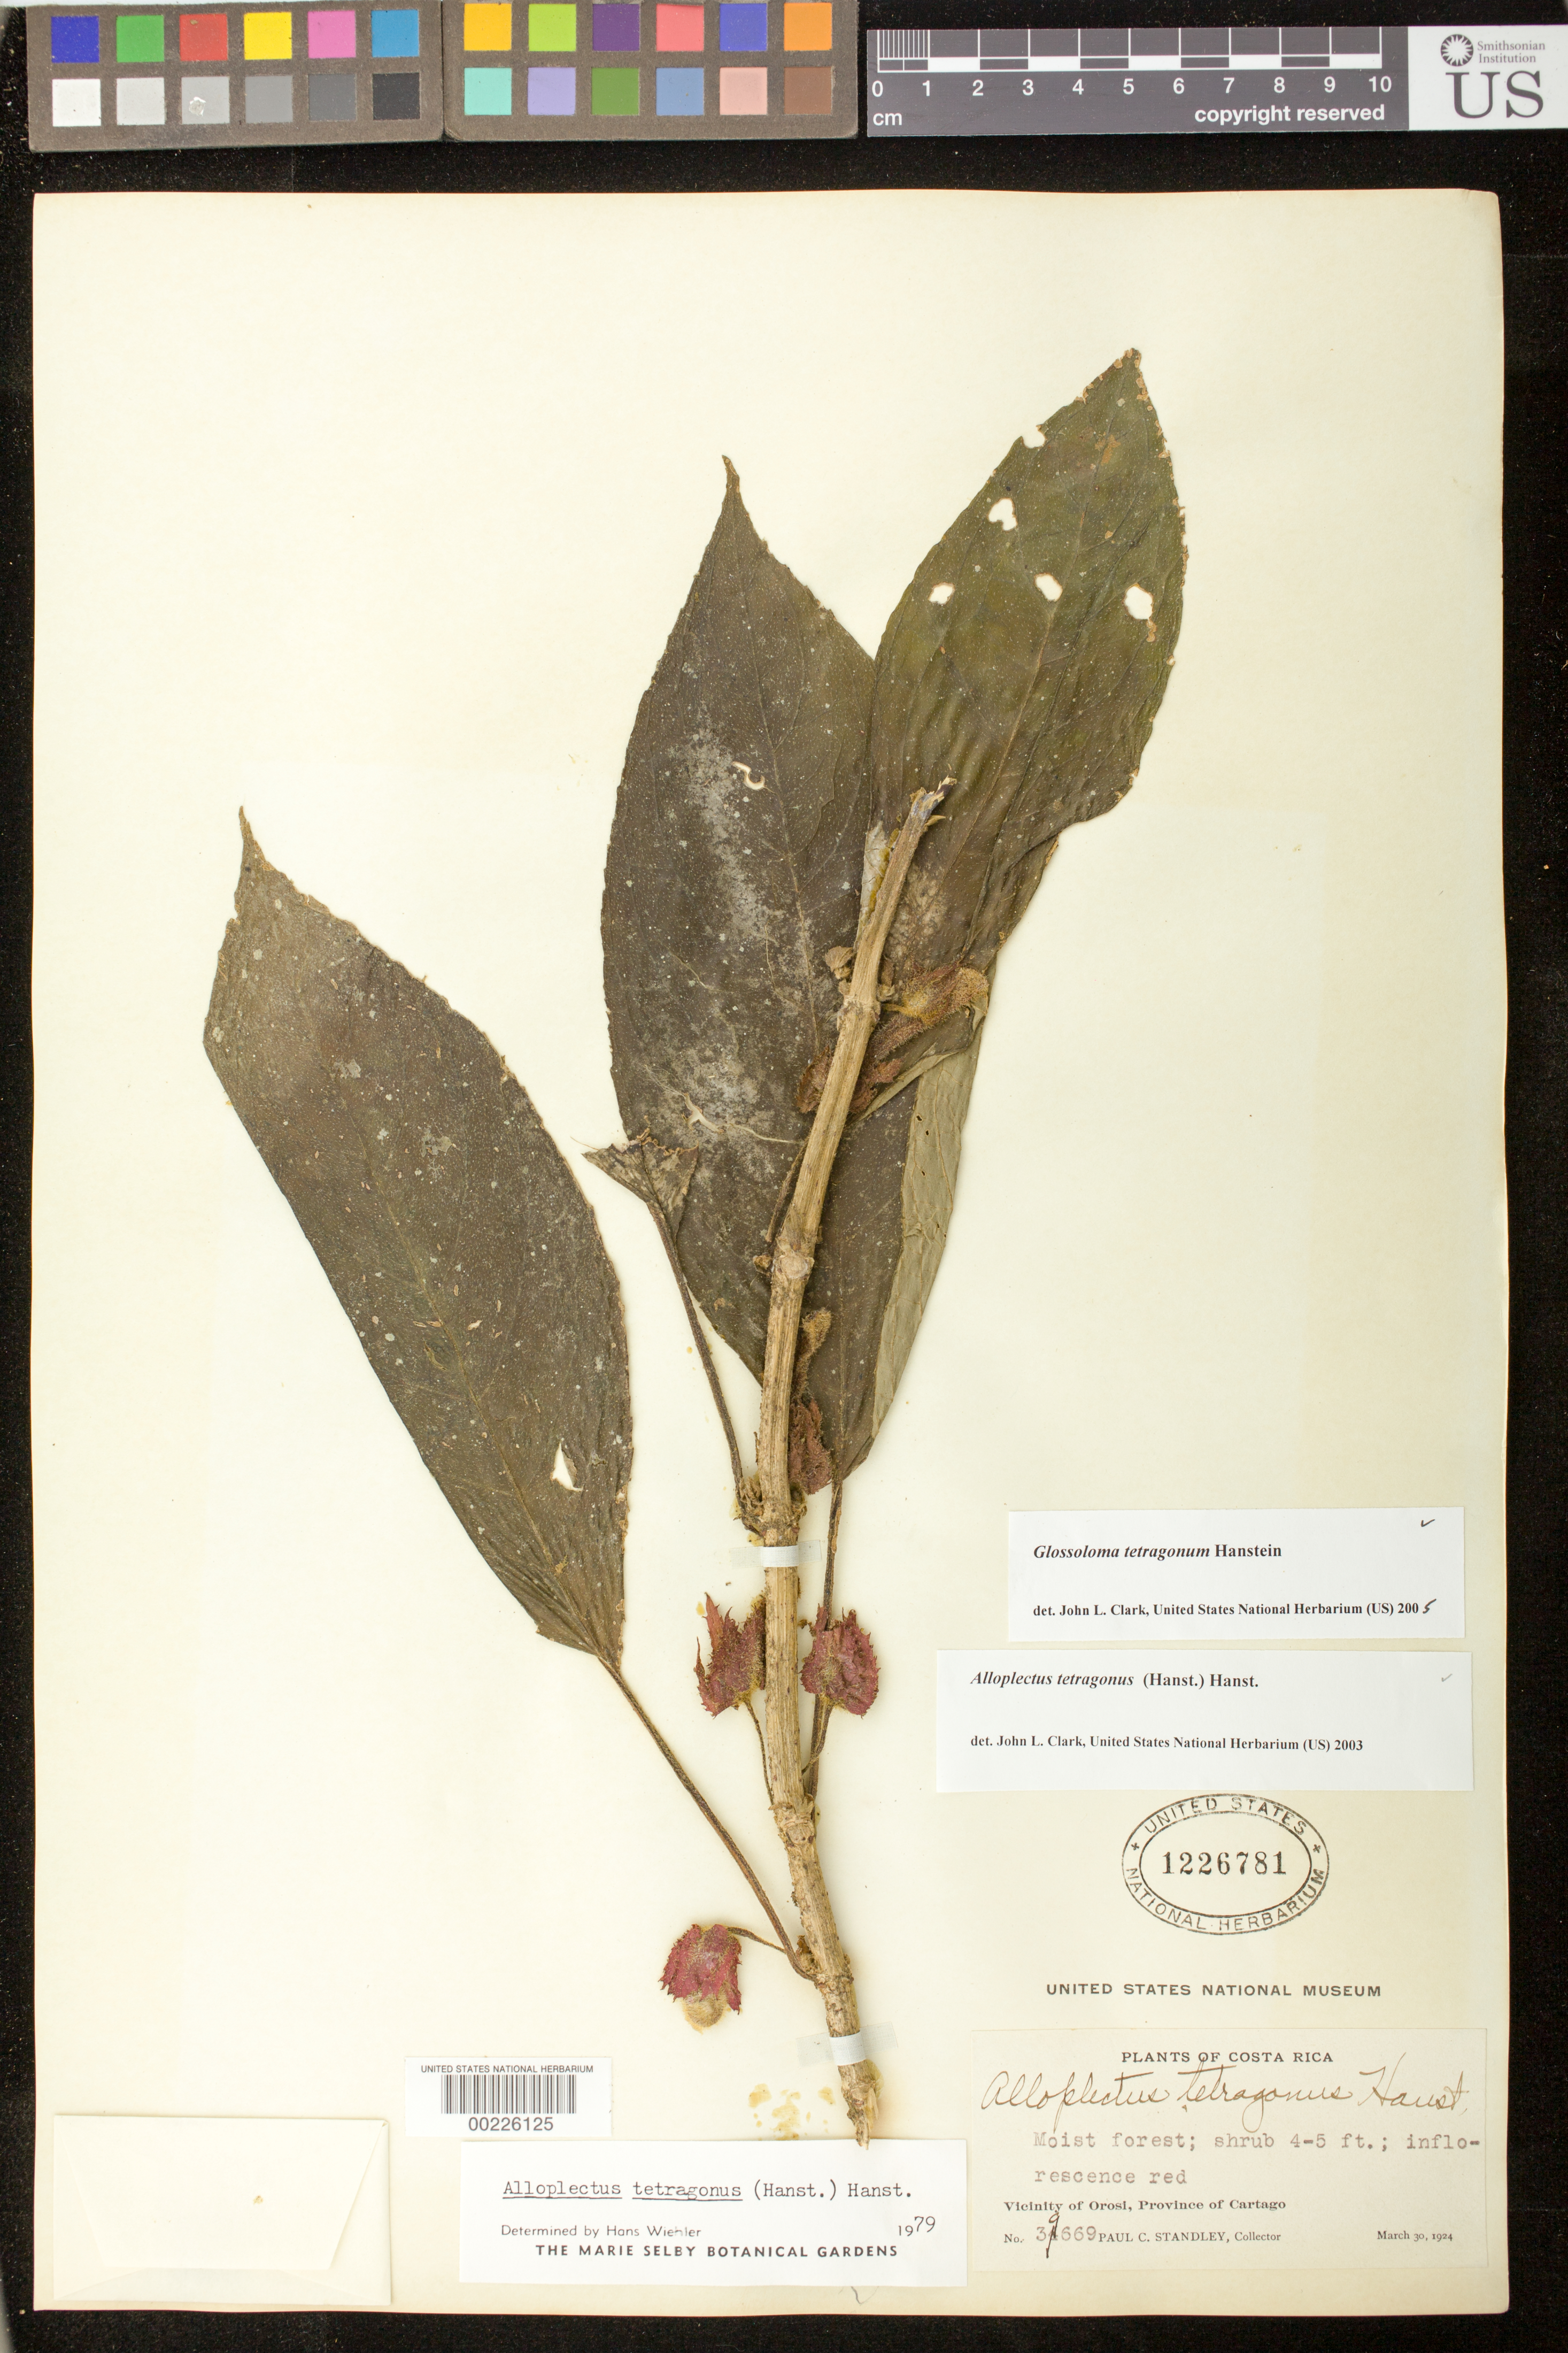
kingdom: Plantae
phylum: Tracheophyta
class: Magnoliopsida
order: Lamiales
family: Gesneriaceae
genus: Glossoloma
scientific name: Glossoloma tetragonum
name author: Hanst.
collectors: P. C. Standley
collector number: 39669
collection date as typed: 30 Mar 1924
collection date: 1924-03-30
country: Costa Rica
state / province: Cartago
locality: Vicinity of Orosi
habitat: Moist forest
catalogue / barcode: US 1226781